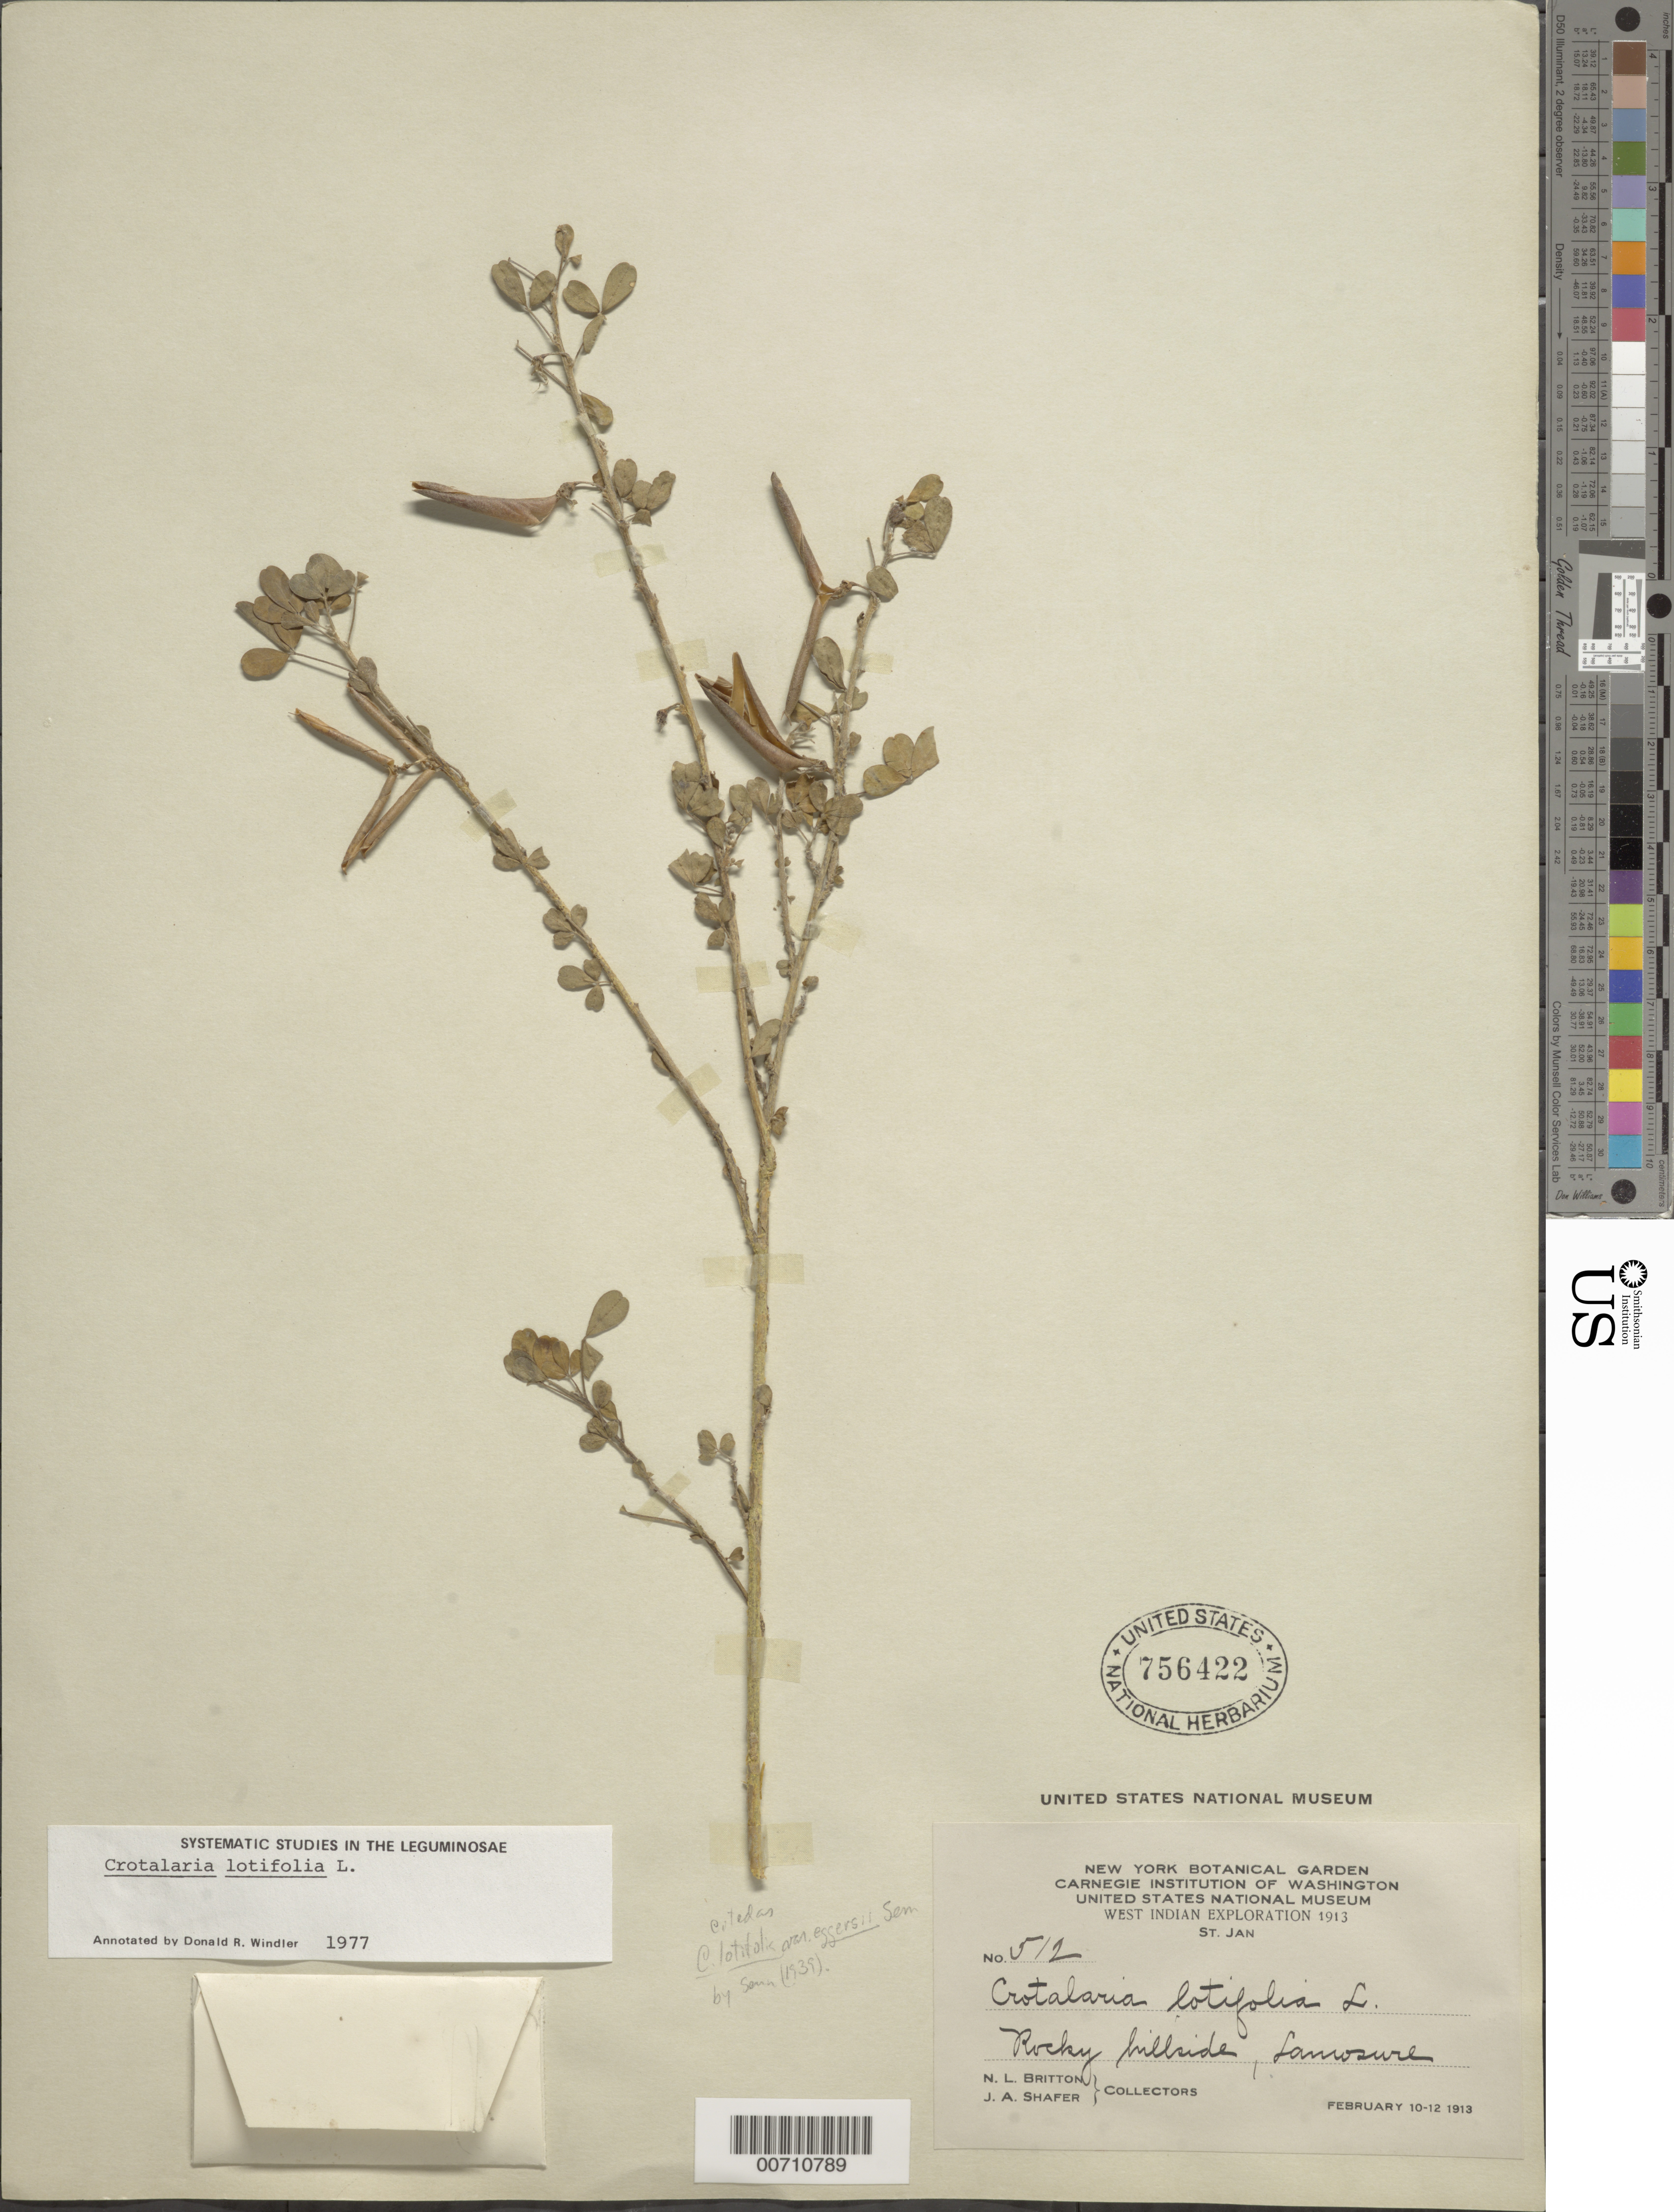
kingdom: Plantae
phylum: Tracheophyta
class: Magnoliopsida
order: Fabales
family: Fabaceae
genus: Crotalaria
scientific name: Crotalaria latifolia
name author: L.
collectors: N. Britton & J. A. Shafer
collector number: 512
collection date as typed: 10 Feb 1913 to 12 Feb 1913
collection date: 1913-02-10/1913-02-12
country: U.S. Virgin Islands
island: St. John Island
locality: Lamosure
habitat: Rocky hillside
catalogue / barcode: US 756422